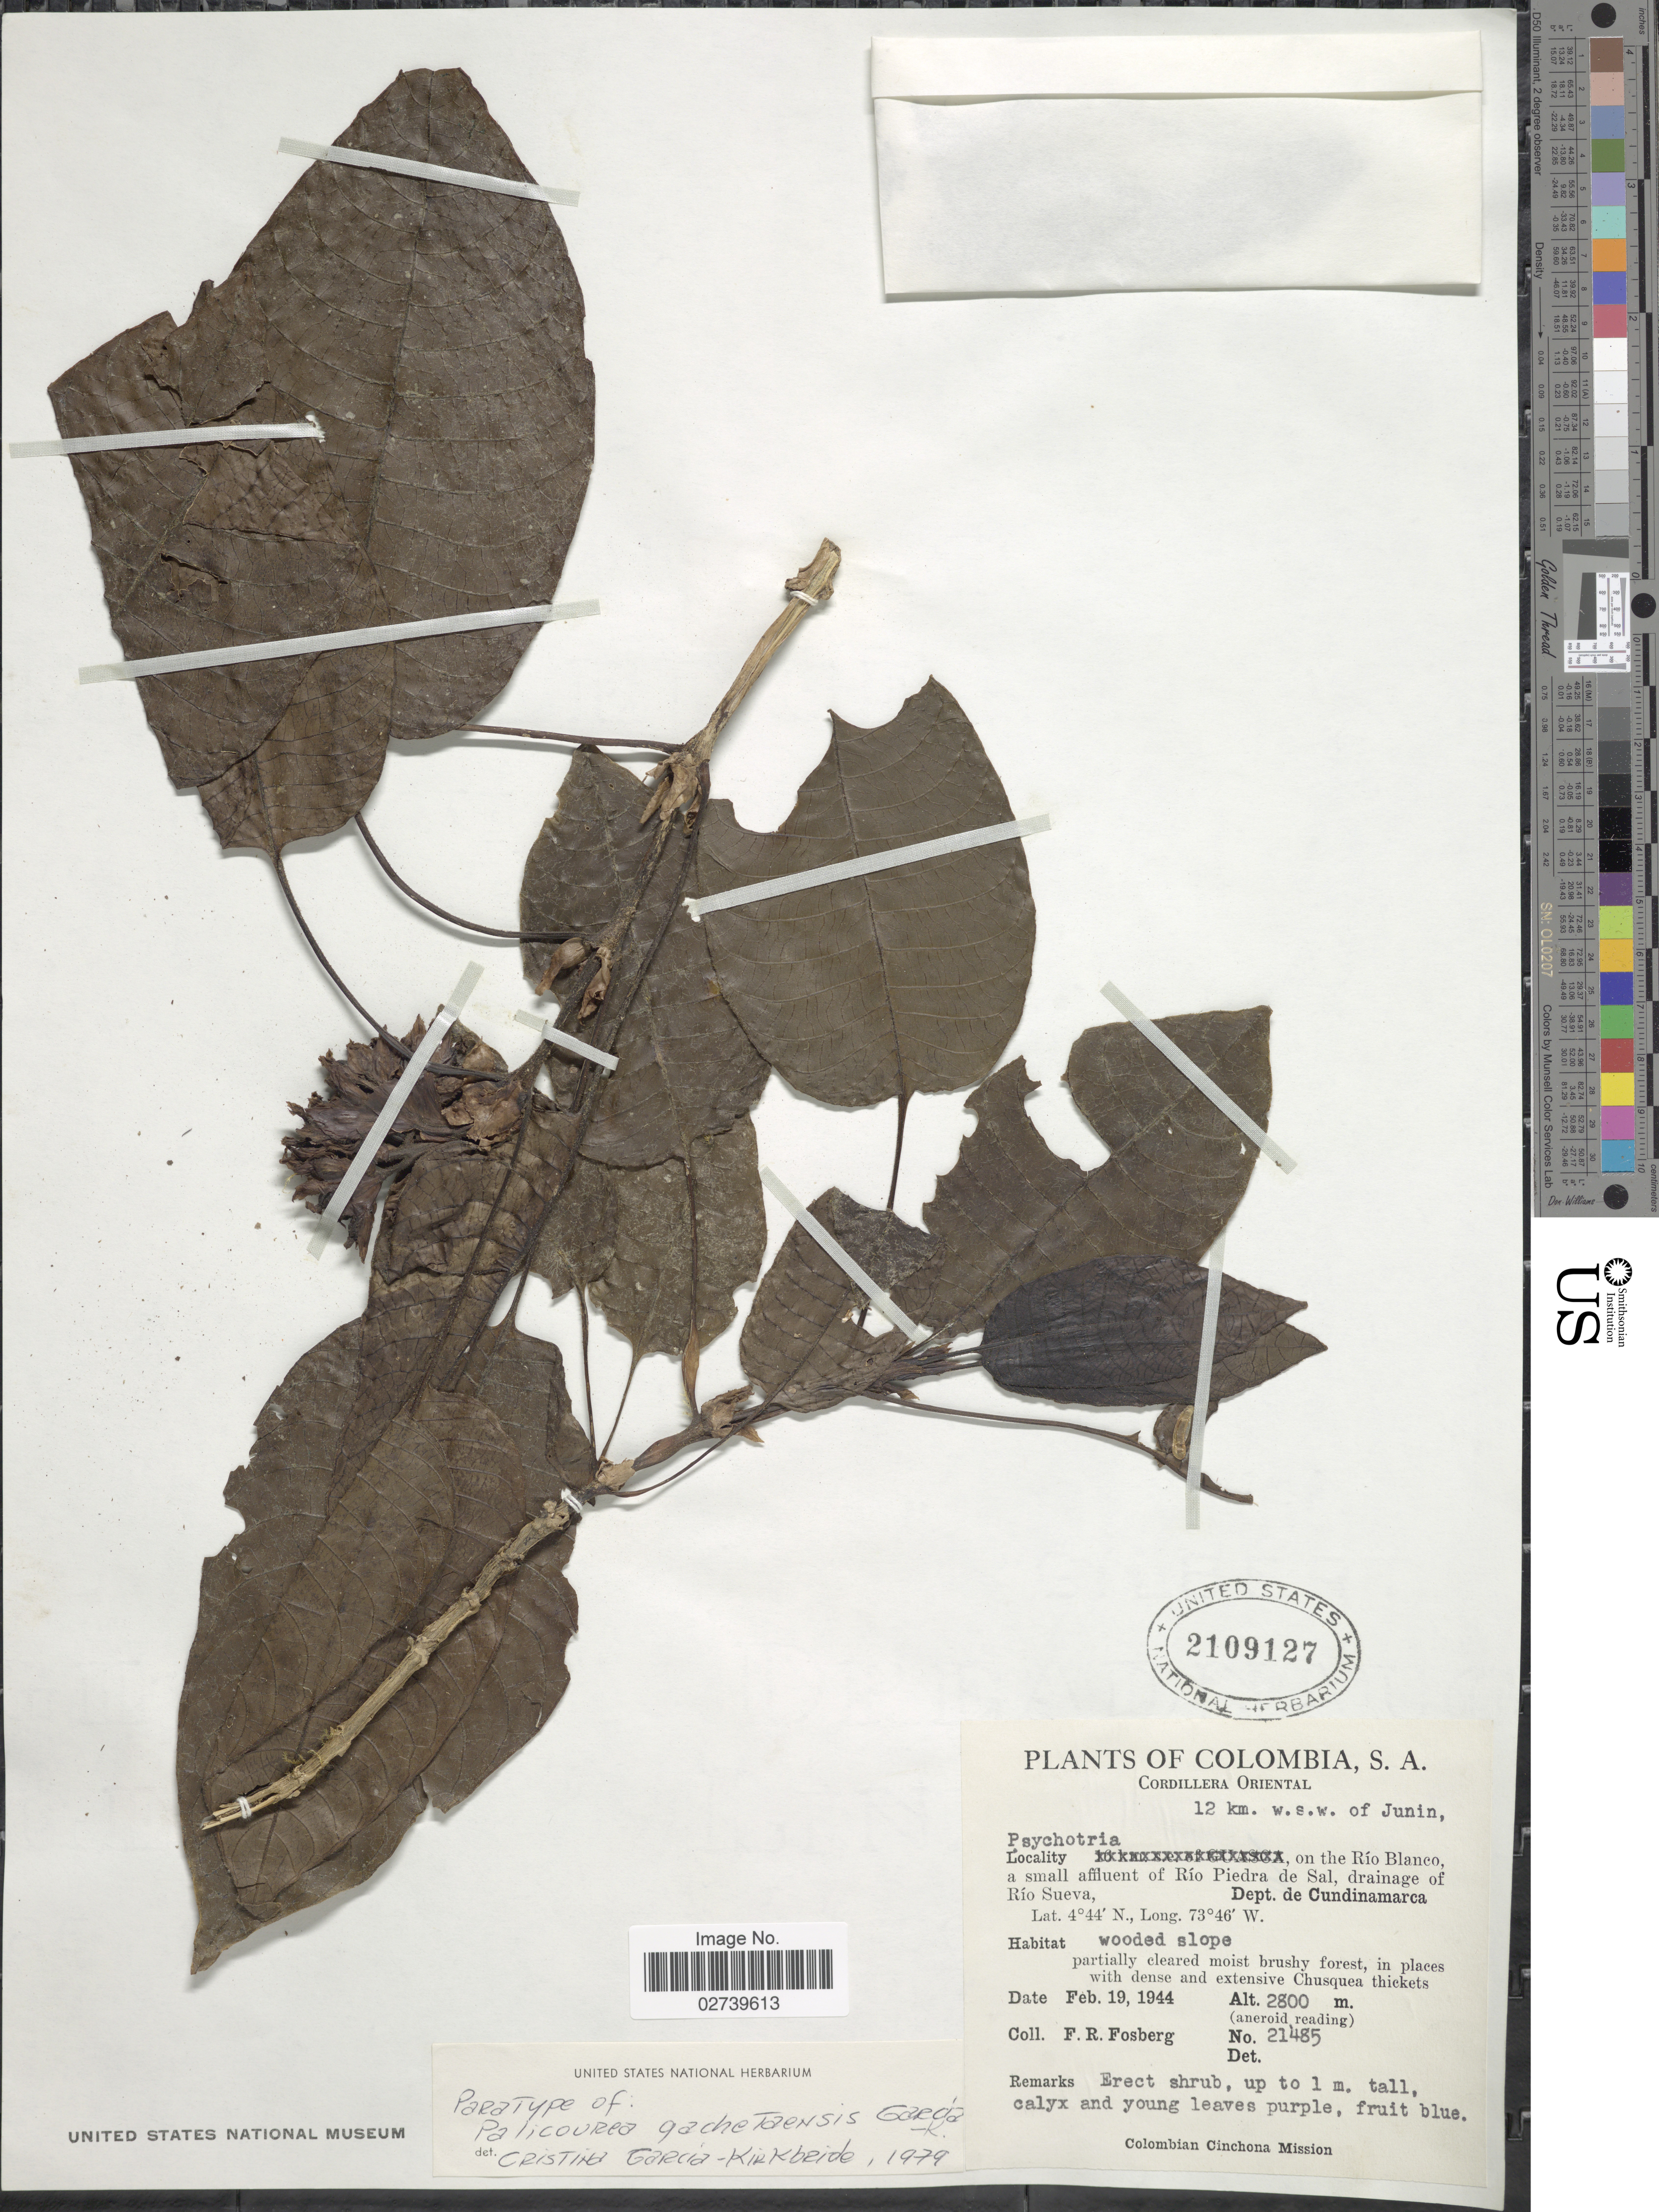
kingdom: Plantae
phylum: Tracheophyta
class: Magnoliopsida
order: Gentianales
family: Rubiaceae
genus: Palicourea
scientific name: Palicourea gachetaensis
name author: M.C.G. Kirkbr.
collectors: M. L. Grant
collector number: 21485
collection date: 1944-02-19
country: Colombia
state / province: Cundinamarca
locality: Cordillera Oriental, 12 km. w.s.w. of Junin, on the Rio Blanco, a small affluent of Rio Piedra de Sal, drainage of Rio Sueva, wooded slope.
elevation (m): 2800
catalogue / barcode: US 2109127